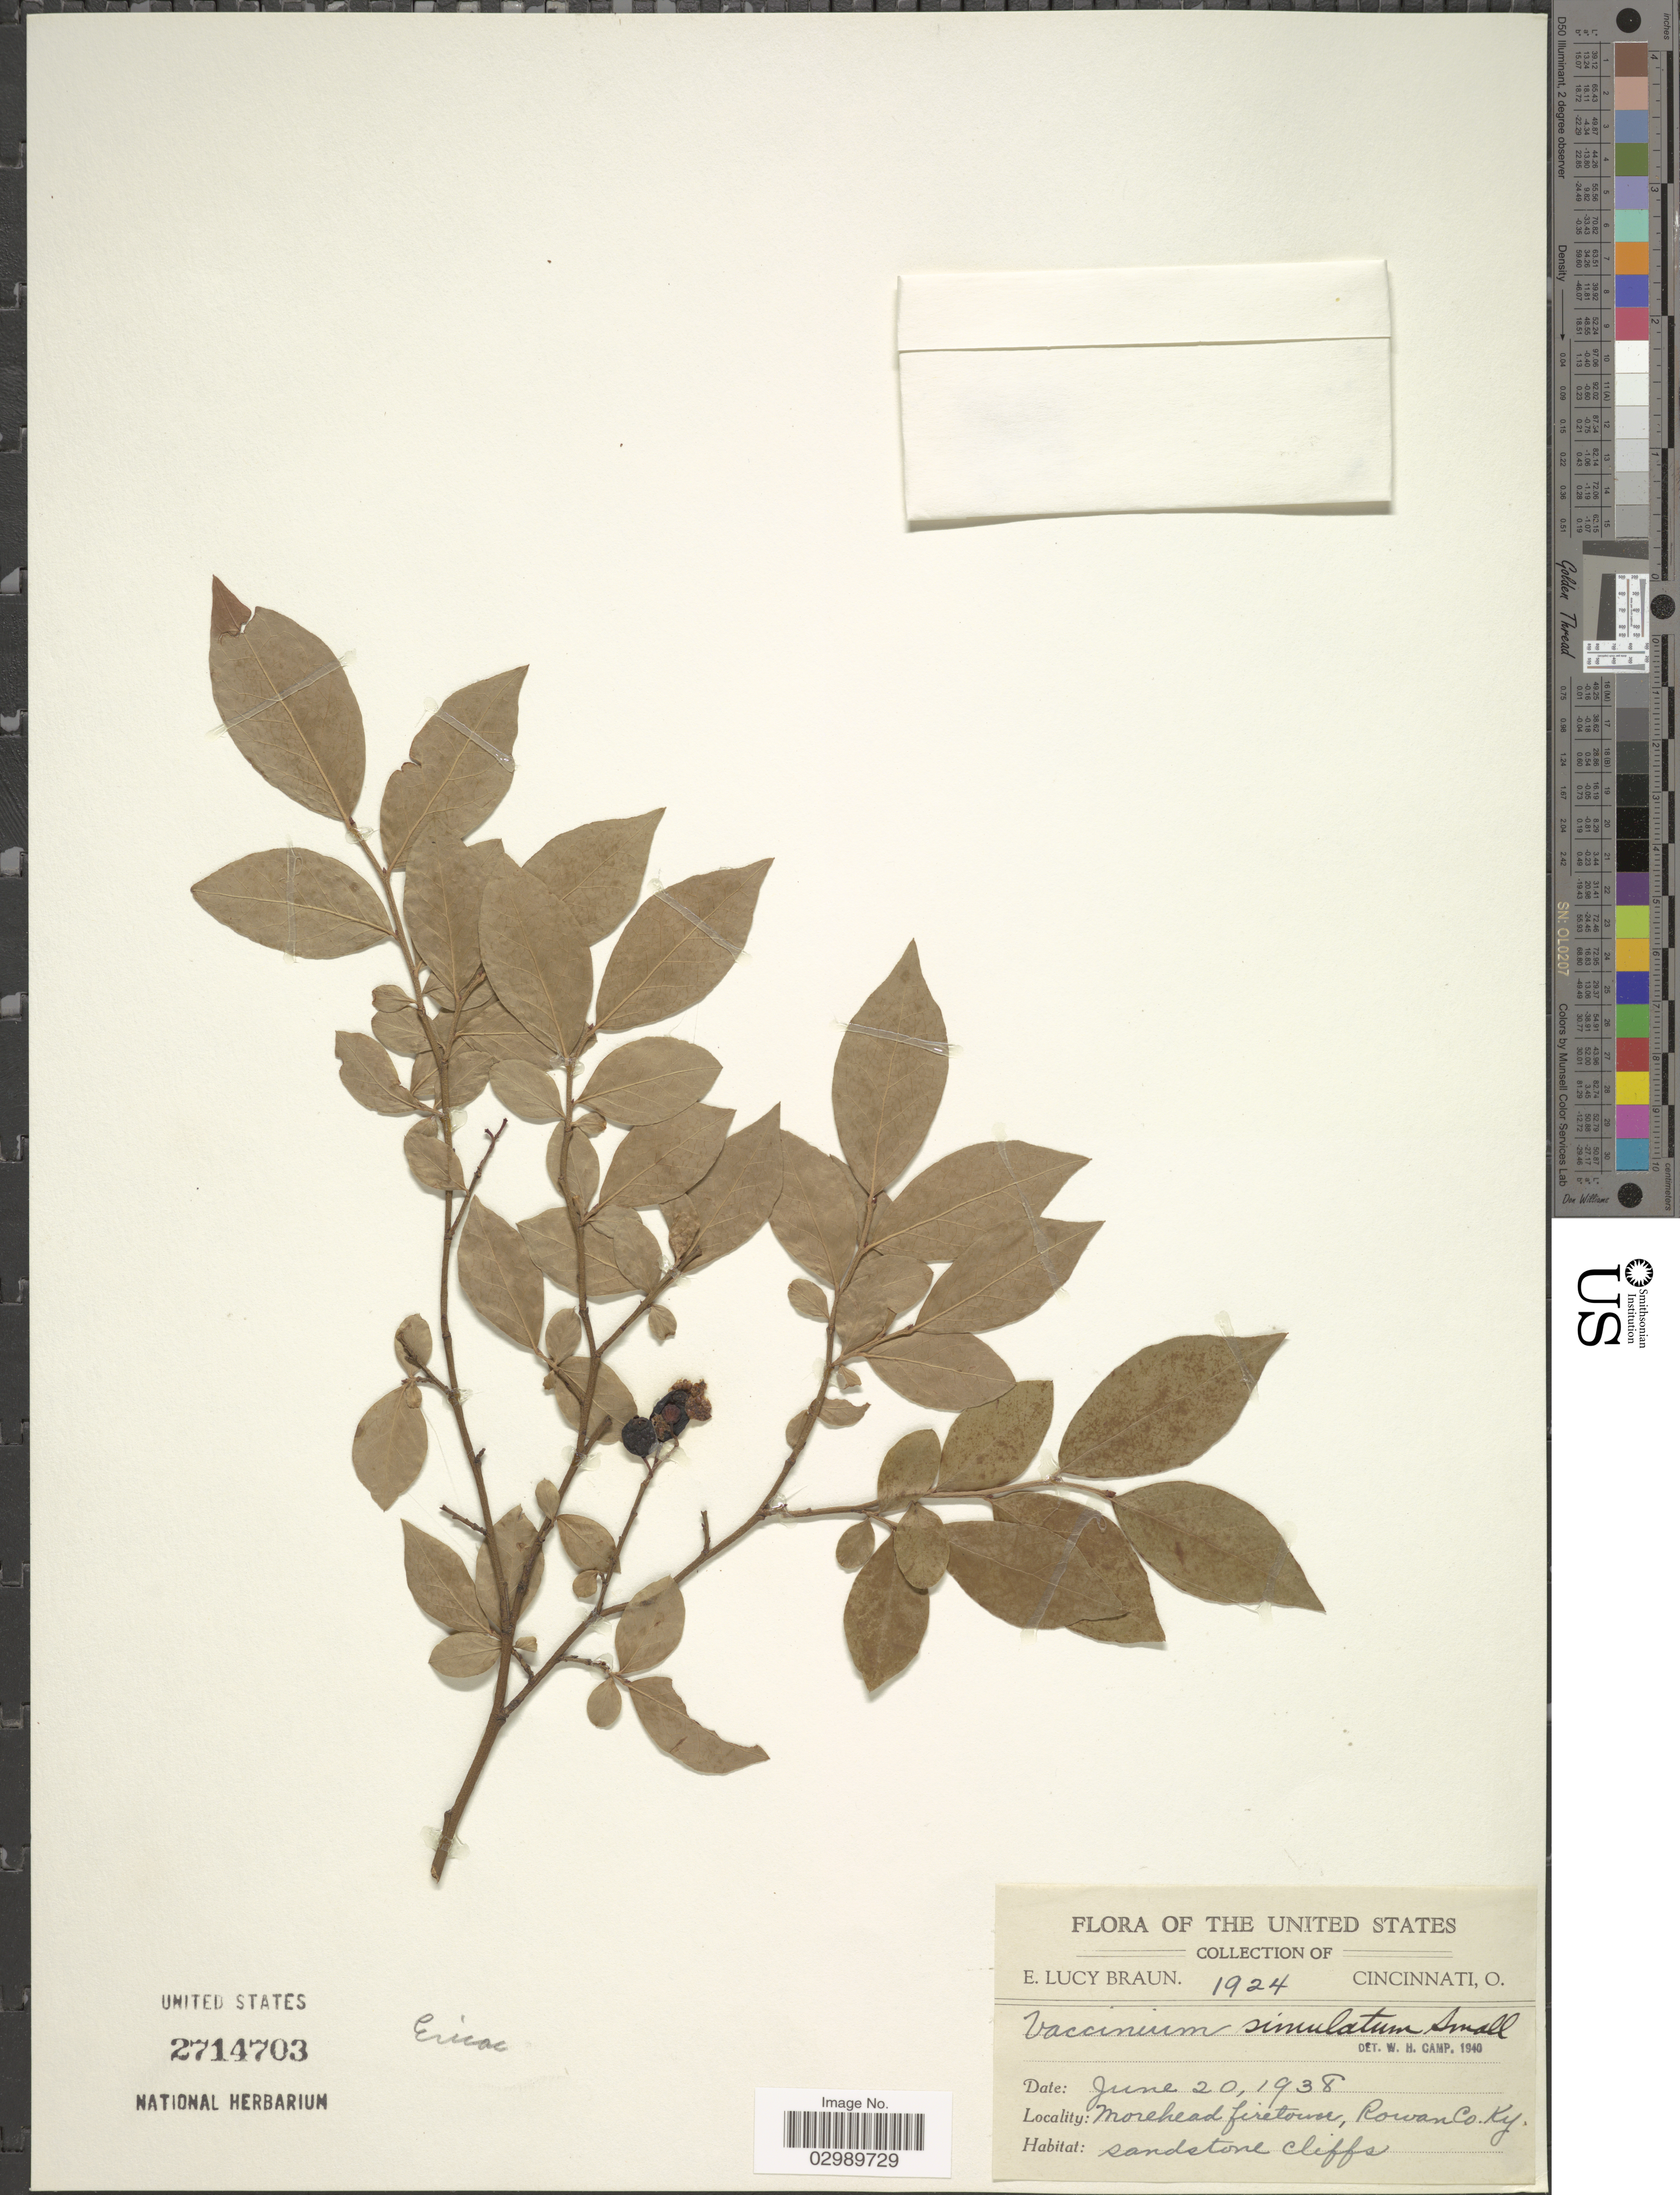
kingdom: Plantae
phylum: Tracheophyta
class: Magnoliopsida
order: Ericales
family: Ericaceae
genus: Vaccinium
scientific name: Vaccinium simulatum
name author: Small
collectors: E. L. Braun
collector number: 1924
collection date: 1938-06-20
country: United States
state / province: Kentucky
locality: Morehead firetown, Rowan Co. Ky.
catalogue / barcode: US 2714703